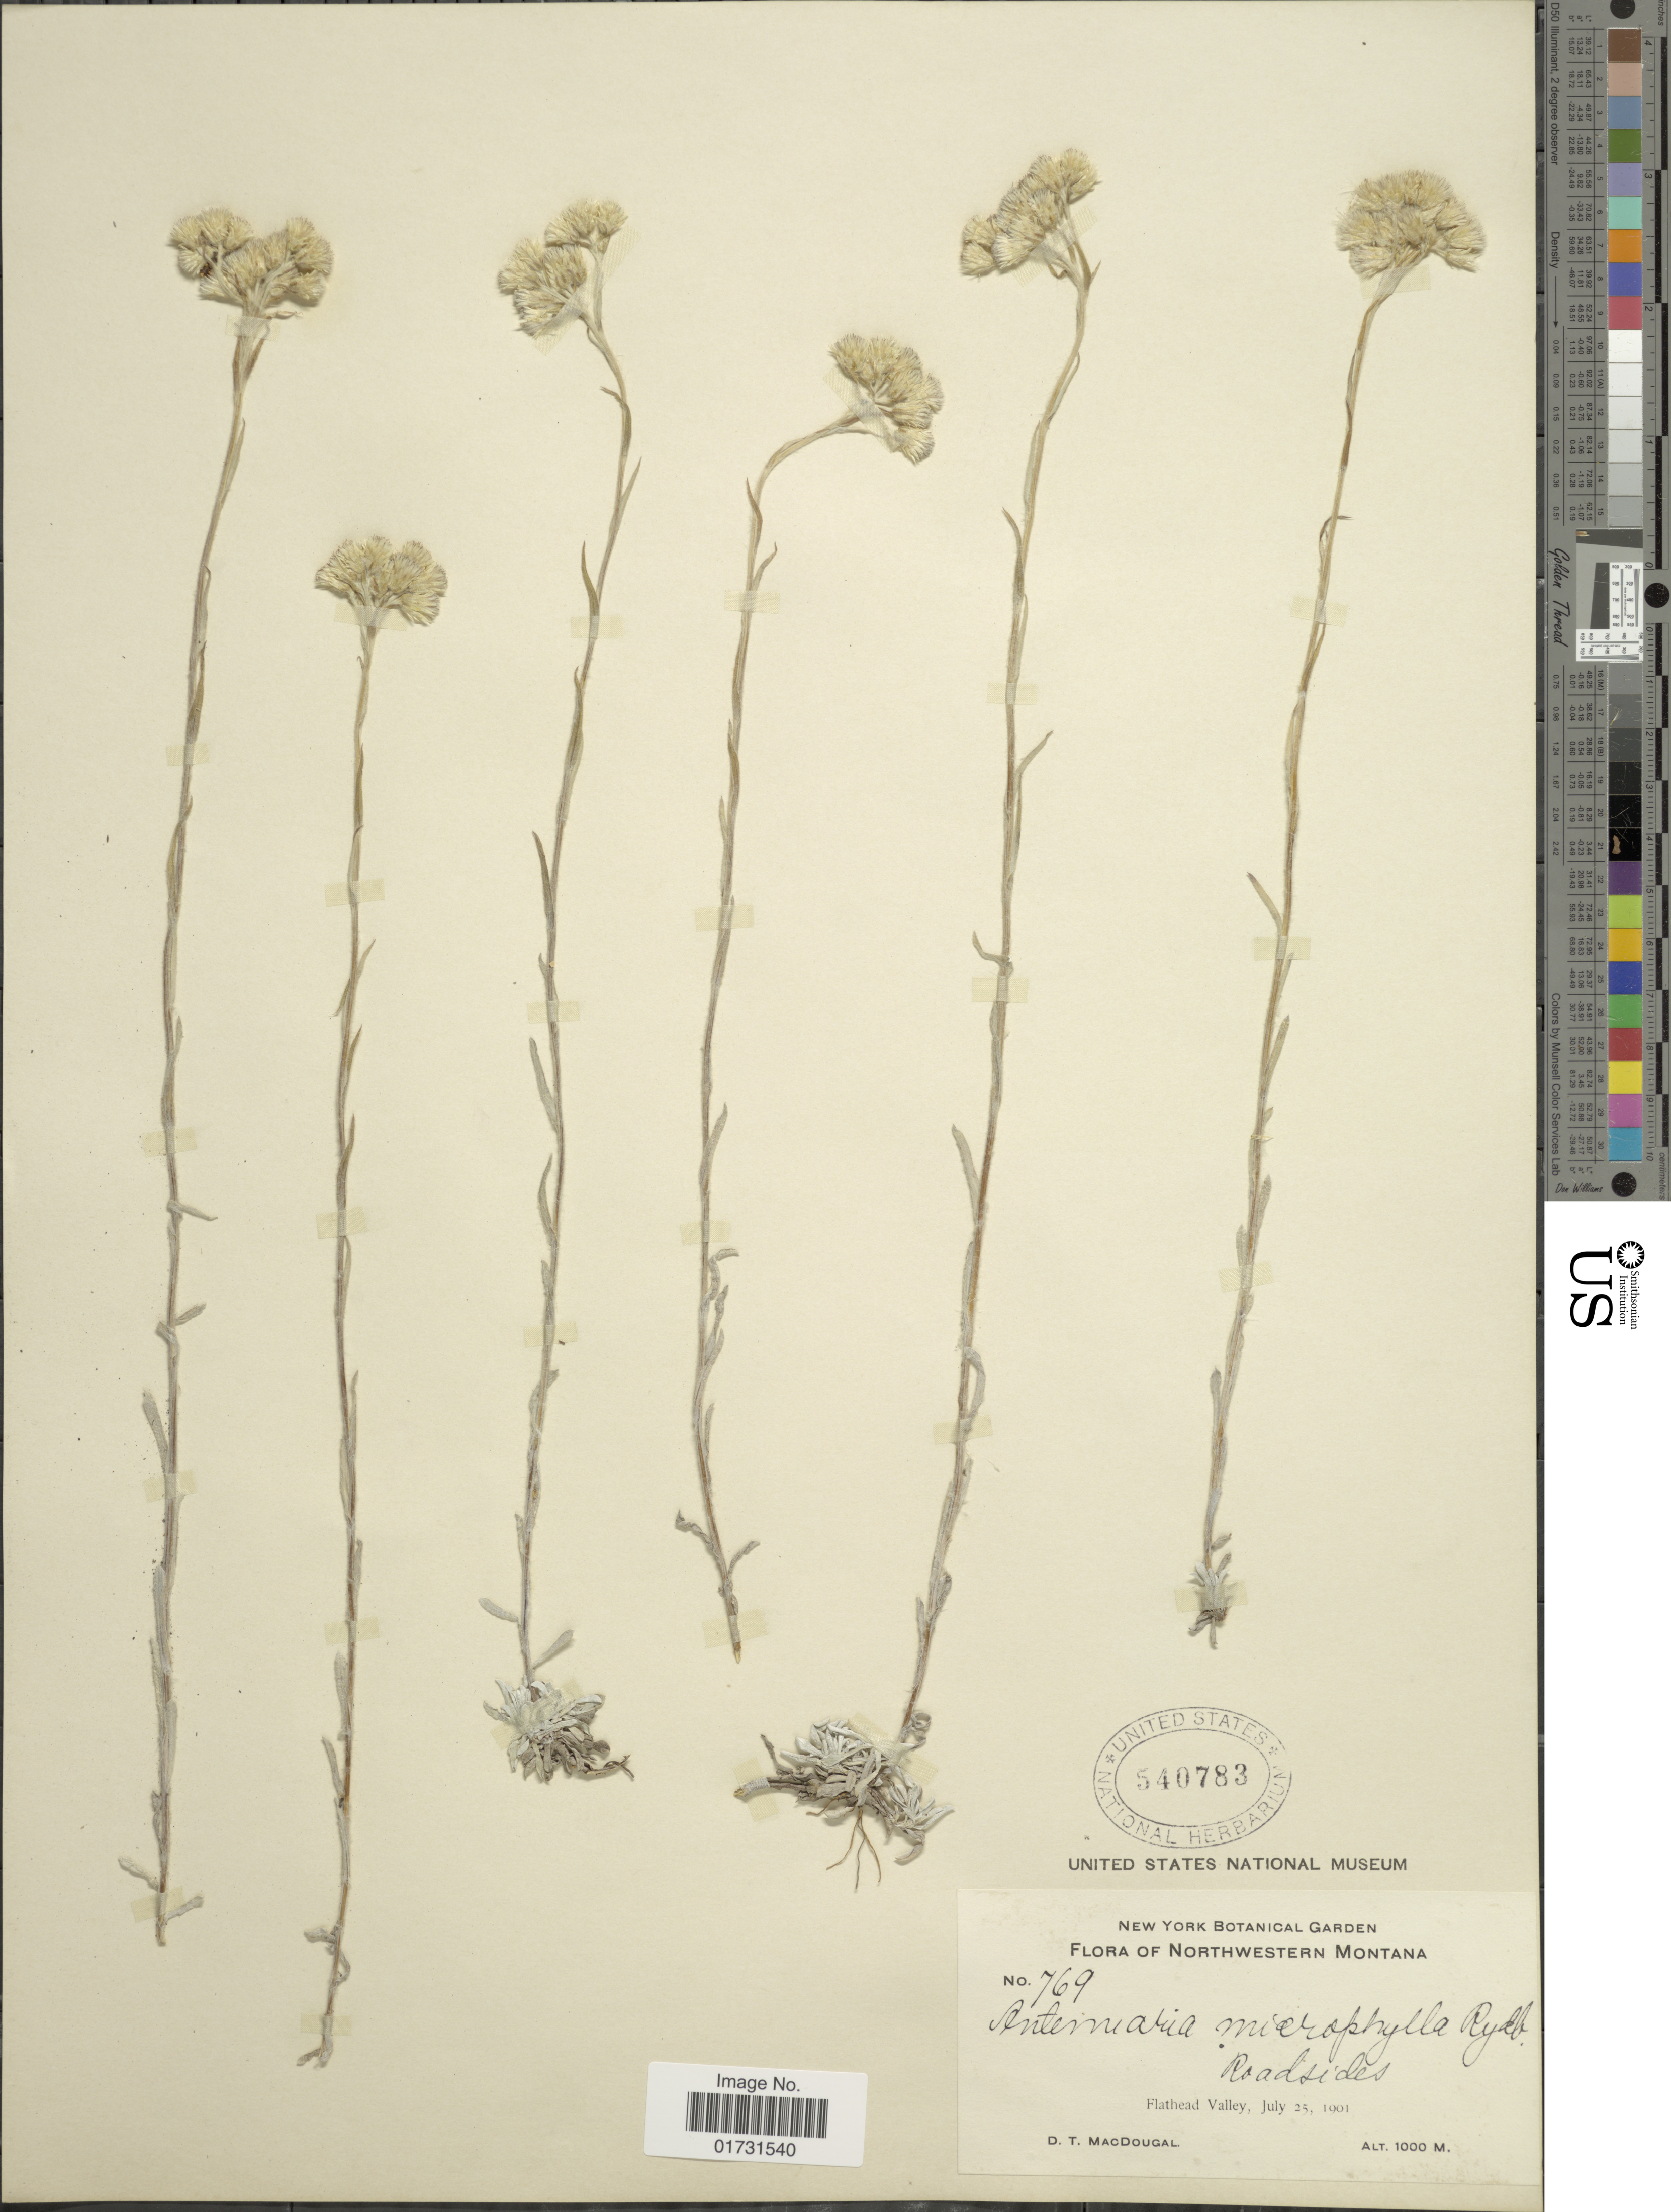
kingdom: Plantae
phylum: Tracheophyta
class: Magnoliopsida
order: Asterales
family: Asteraceae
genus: Antennaria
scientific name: Antennaria microphylla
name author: Rydb.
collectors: D. T. MacDougal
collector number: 769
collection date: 1901-07-25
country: United States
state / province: Montana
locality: Northwestern Montana. Flathead Valley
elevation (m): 1000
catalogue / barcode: US 540783